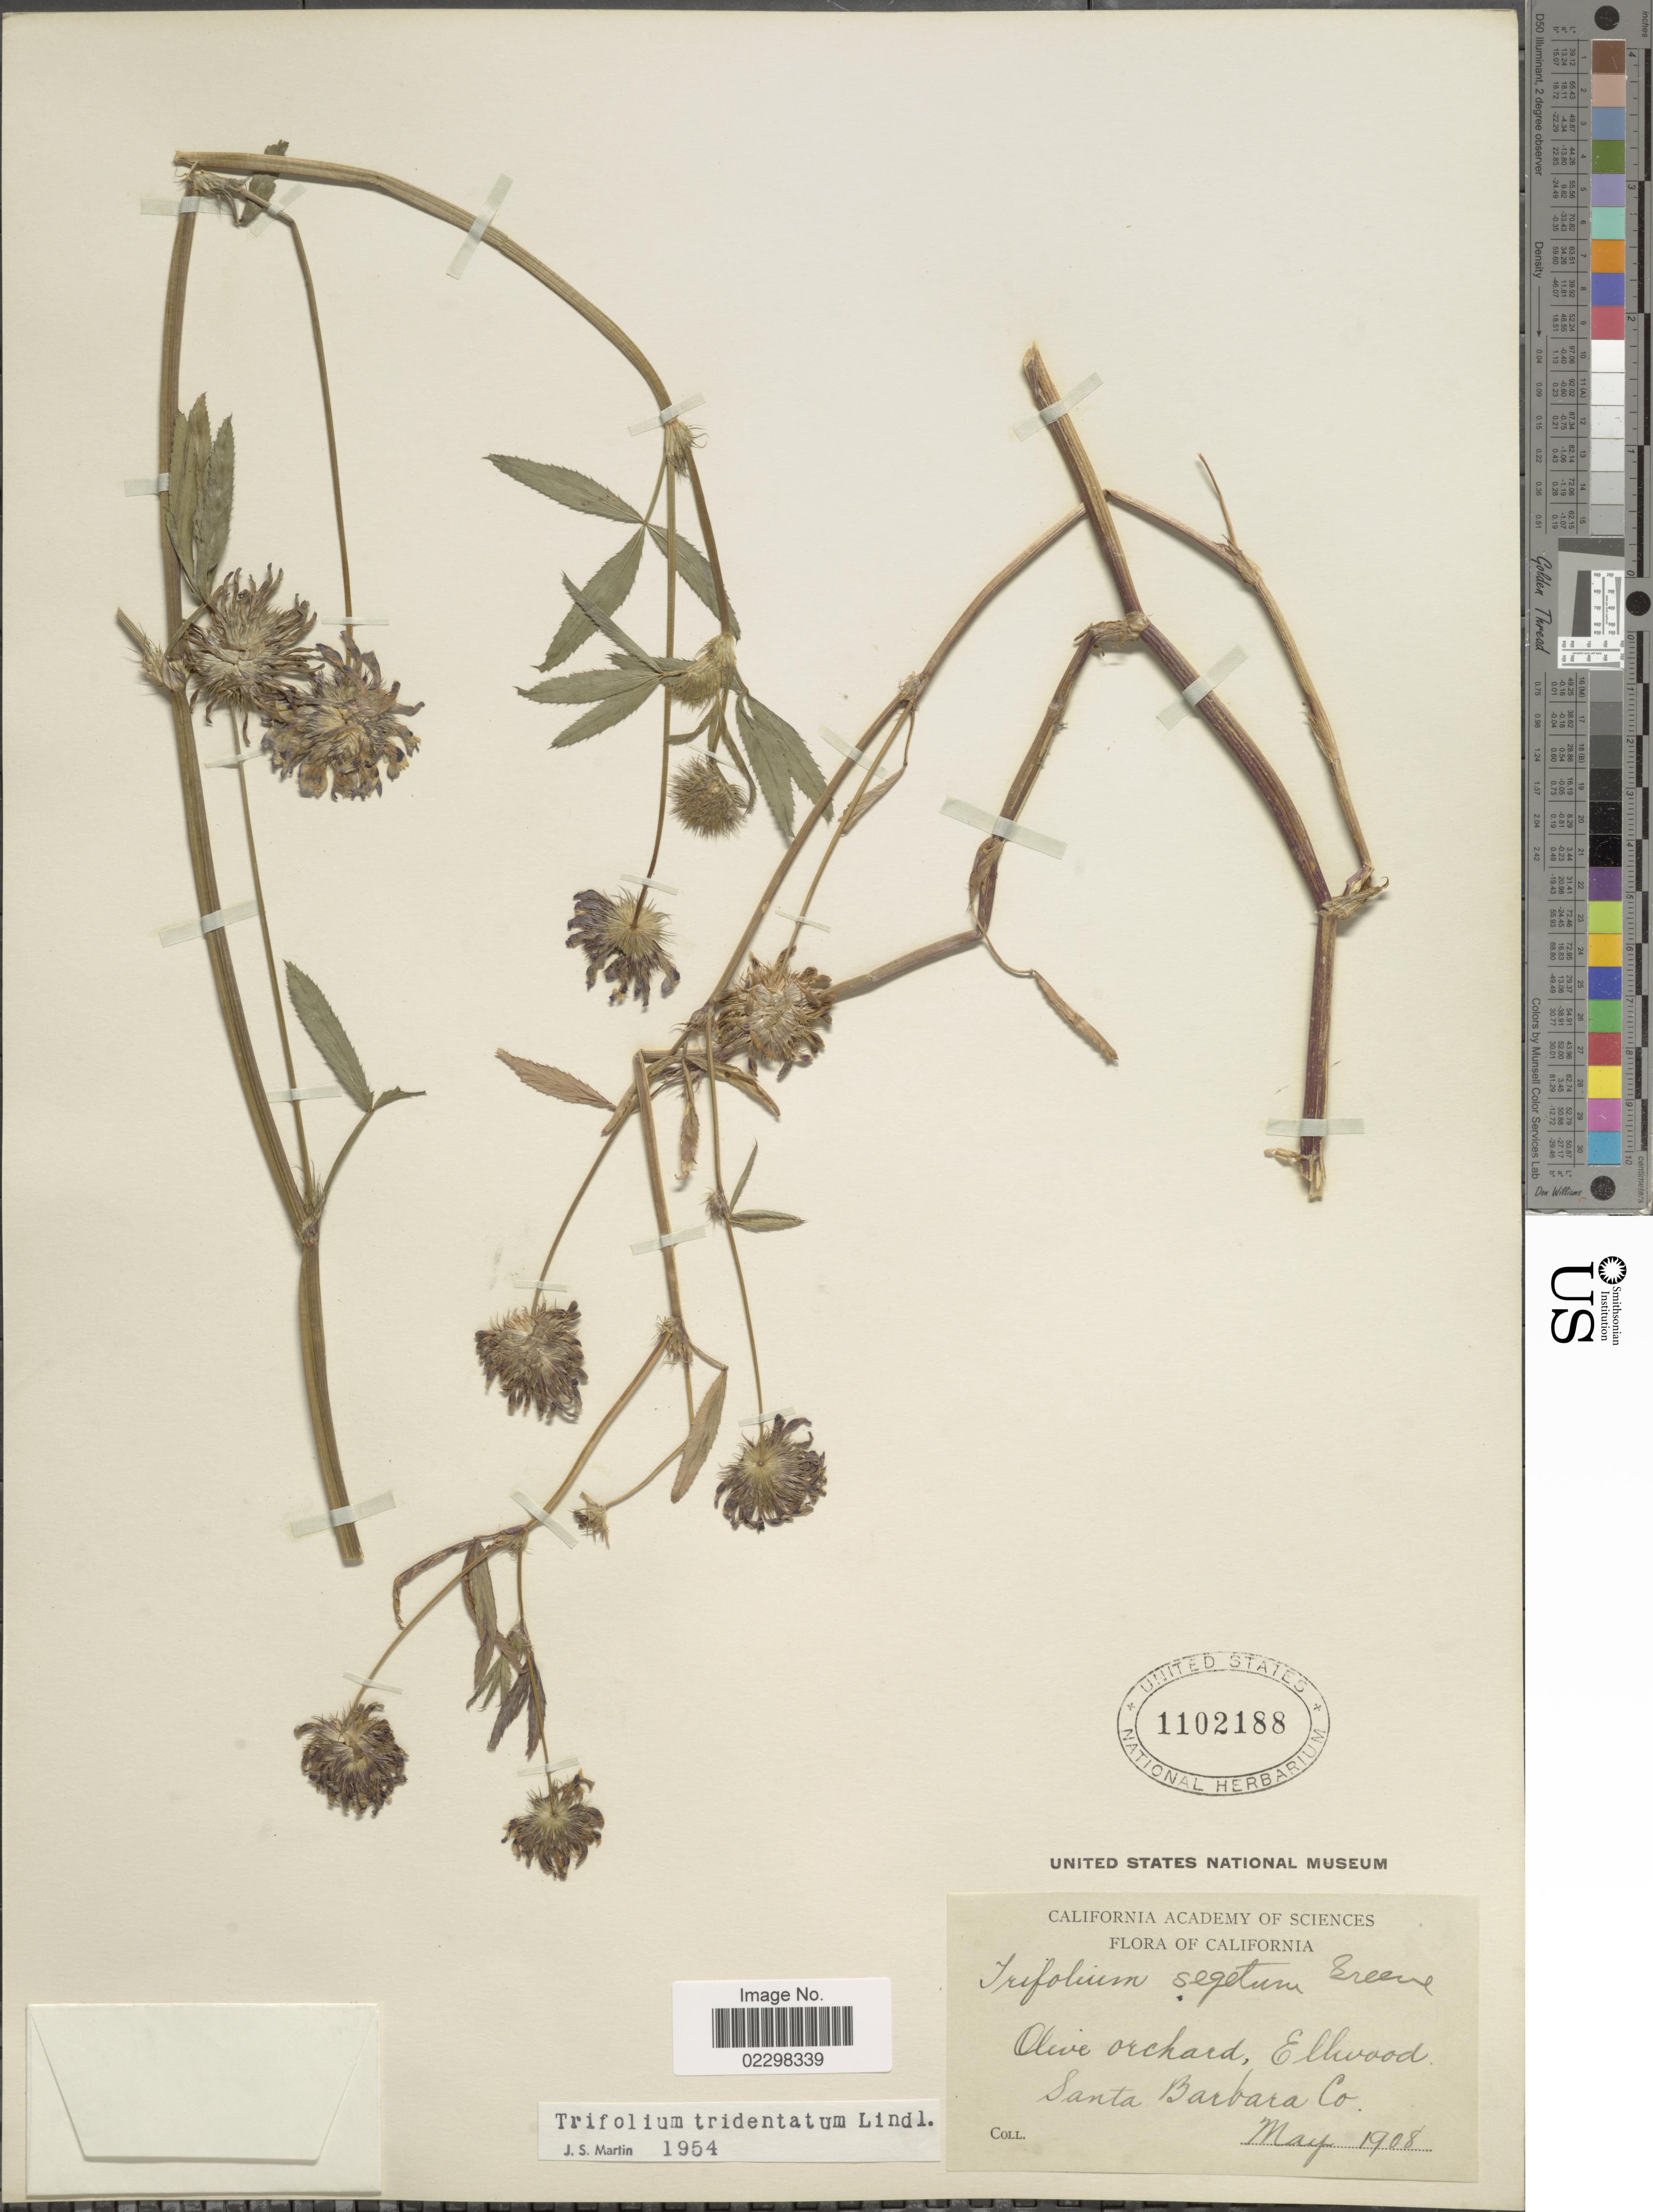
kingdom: Plantae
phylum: Tracheophyta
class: Magnoliopsida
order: Fabales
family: Fabaceae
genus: Trifolium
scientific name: Trifolium tridentatum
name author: Lindl.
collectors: California Academy of Sciences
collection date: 1908-05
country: United States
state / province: California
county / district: Santa Barbara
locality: Santa Barbara Co. California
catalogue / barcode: US 1102188